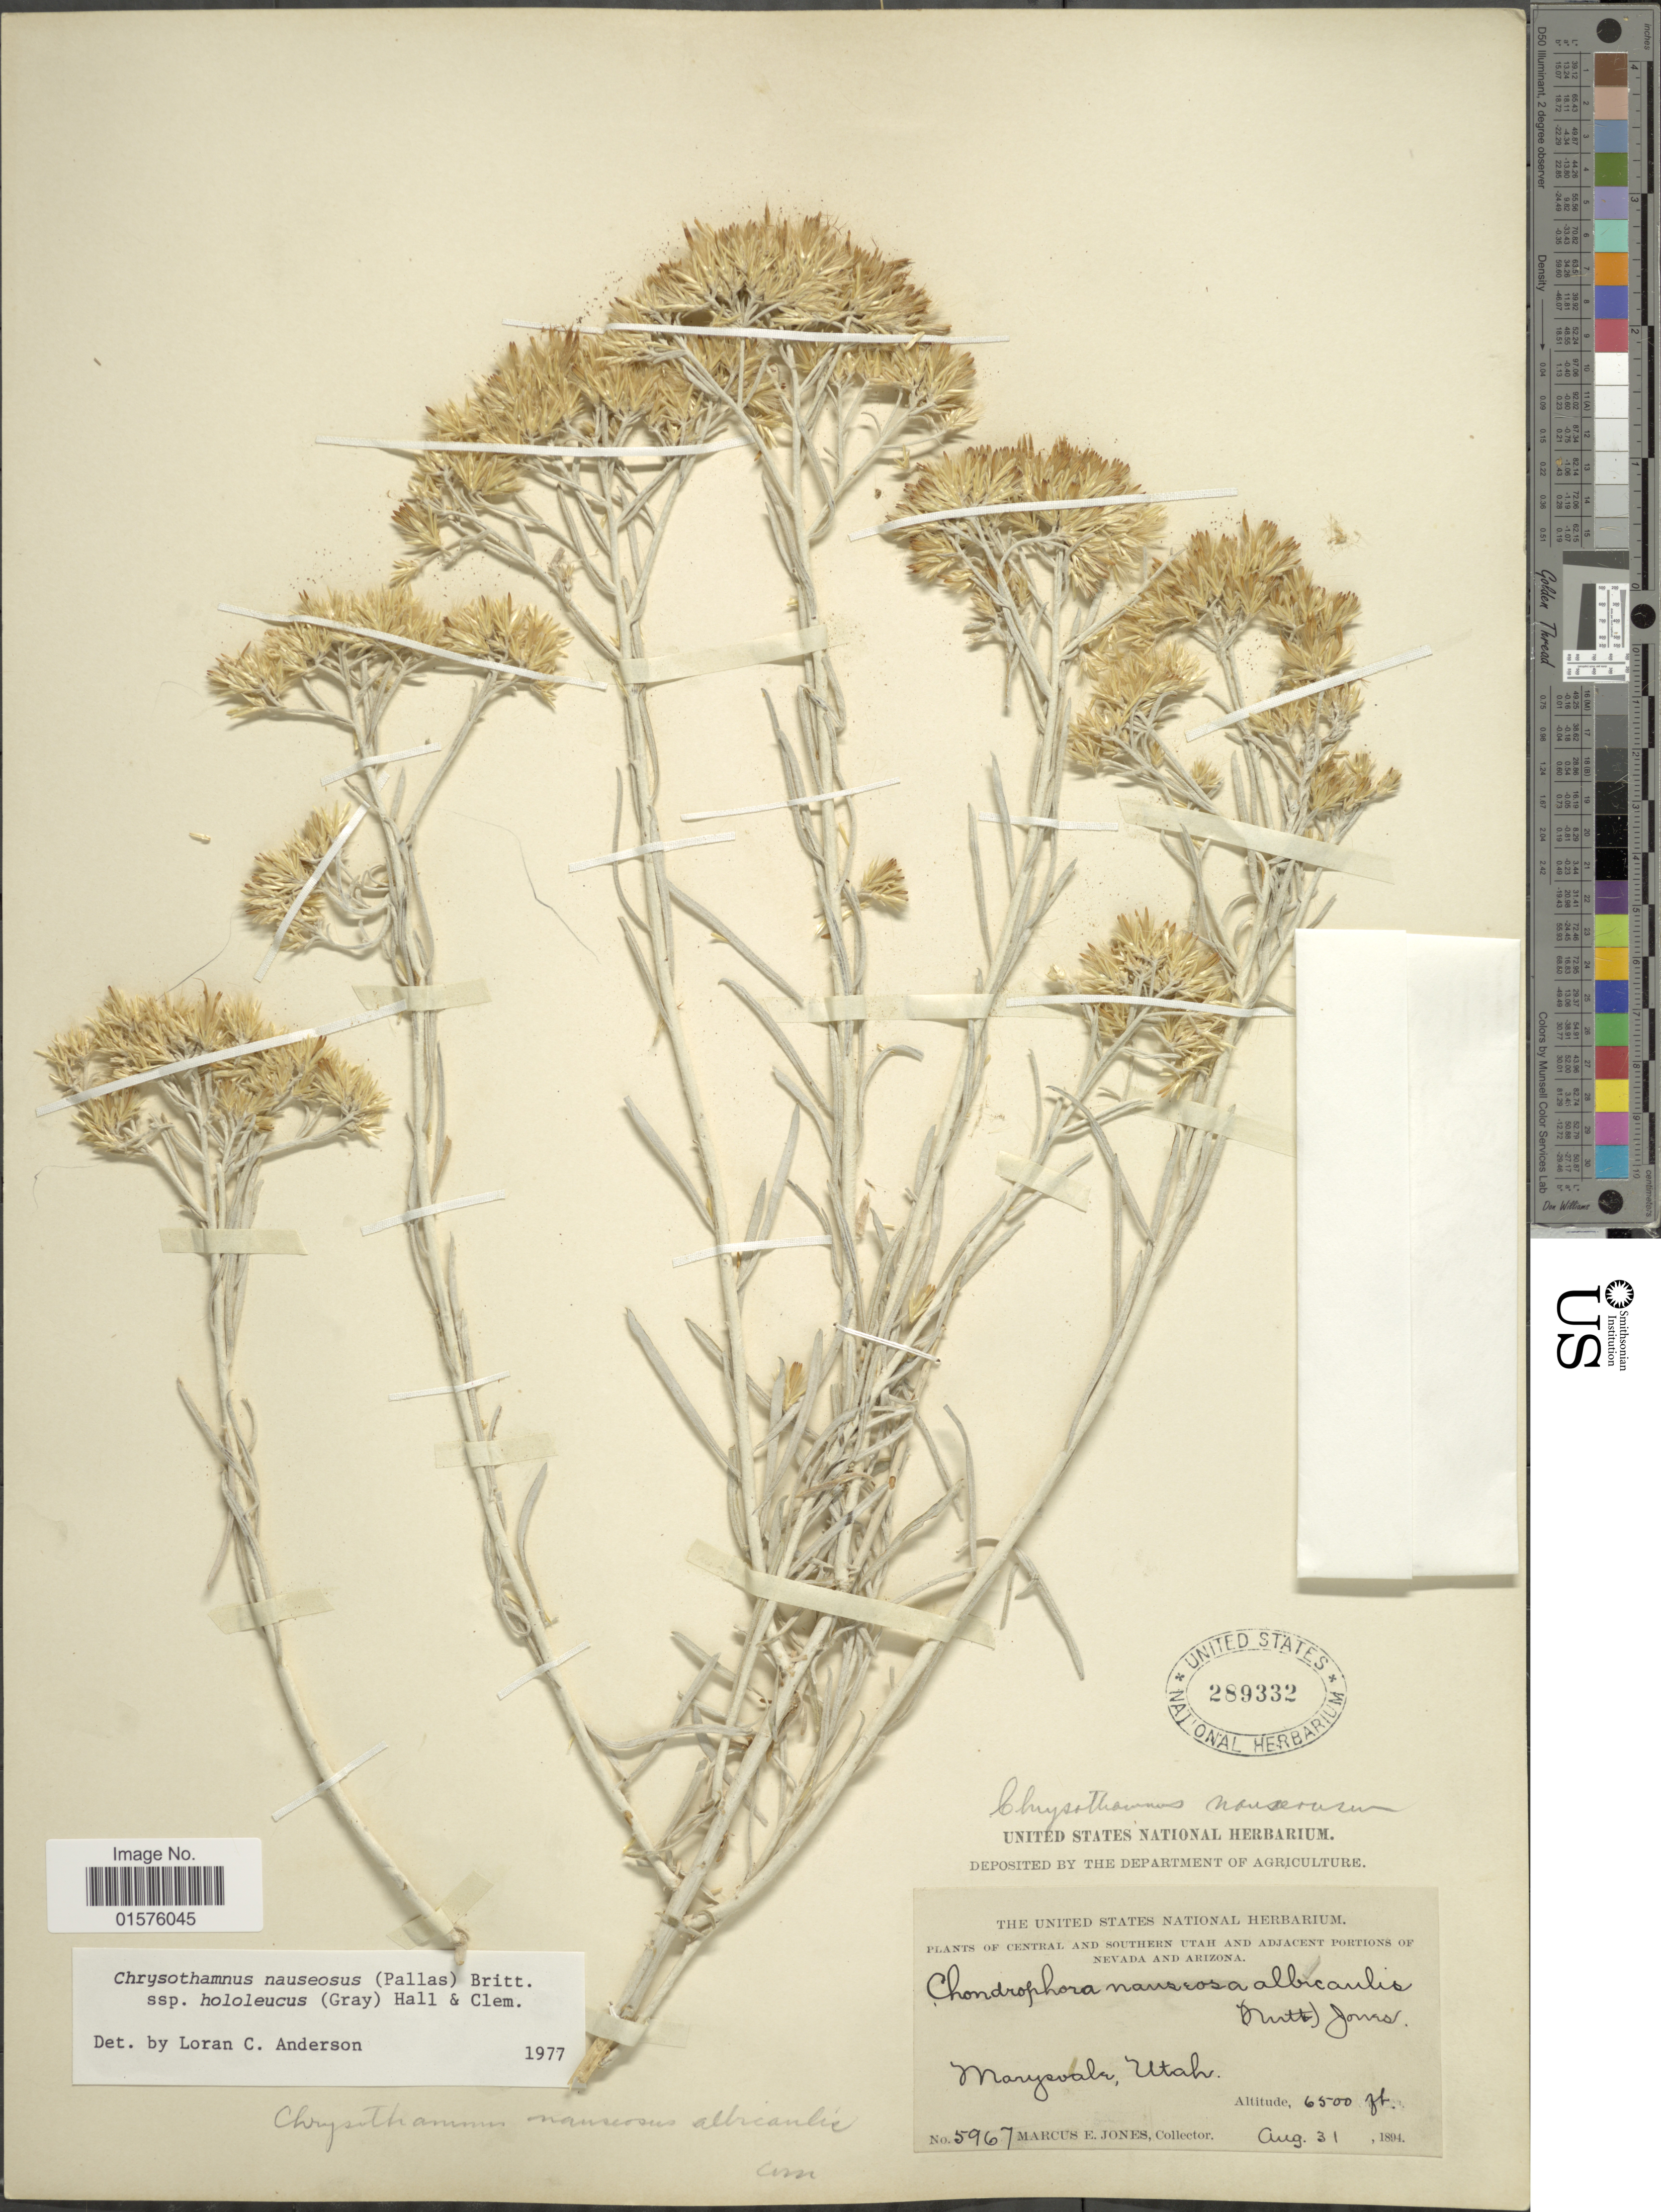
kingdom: Plantae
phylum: Tracheophyta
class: Magnoliopsida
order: Asterales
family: Asteraceae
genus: Ericameria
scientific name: Ericameria nauseosa var. hololeuca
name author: (A. Gray) G.L. Nesom & G.I. Baird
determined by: Urbatsch, Lowell E., Curator (LSU), Louisiana State University (UNITED STATES)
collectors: M. E. Jones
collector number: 5967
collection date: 1894-08-31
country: United States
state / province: Utah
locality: Marysvale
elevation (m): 1981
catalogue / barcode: US 289332